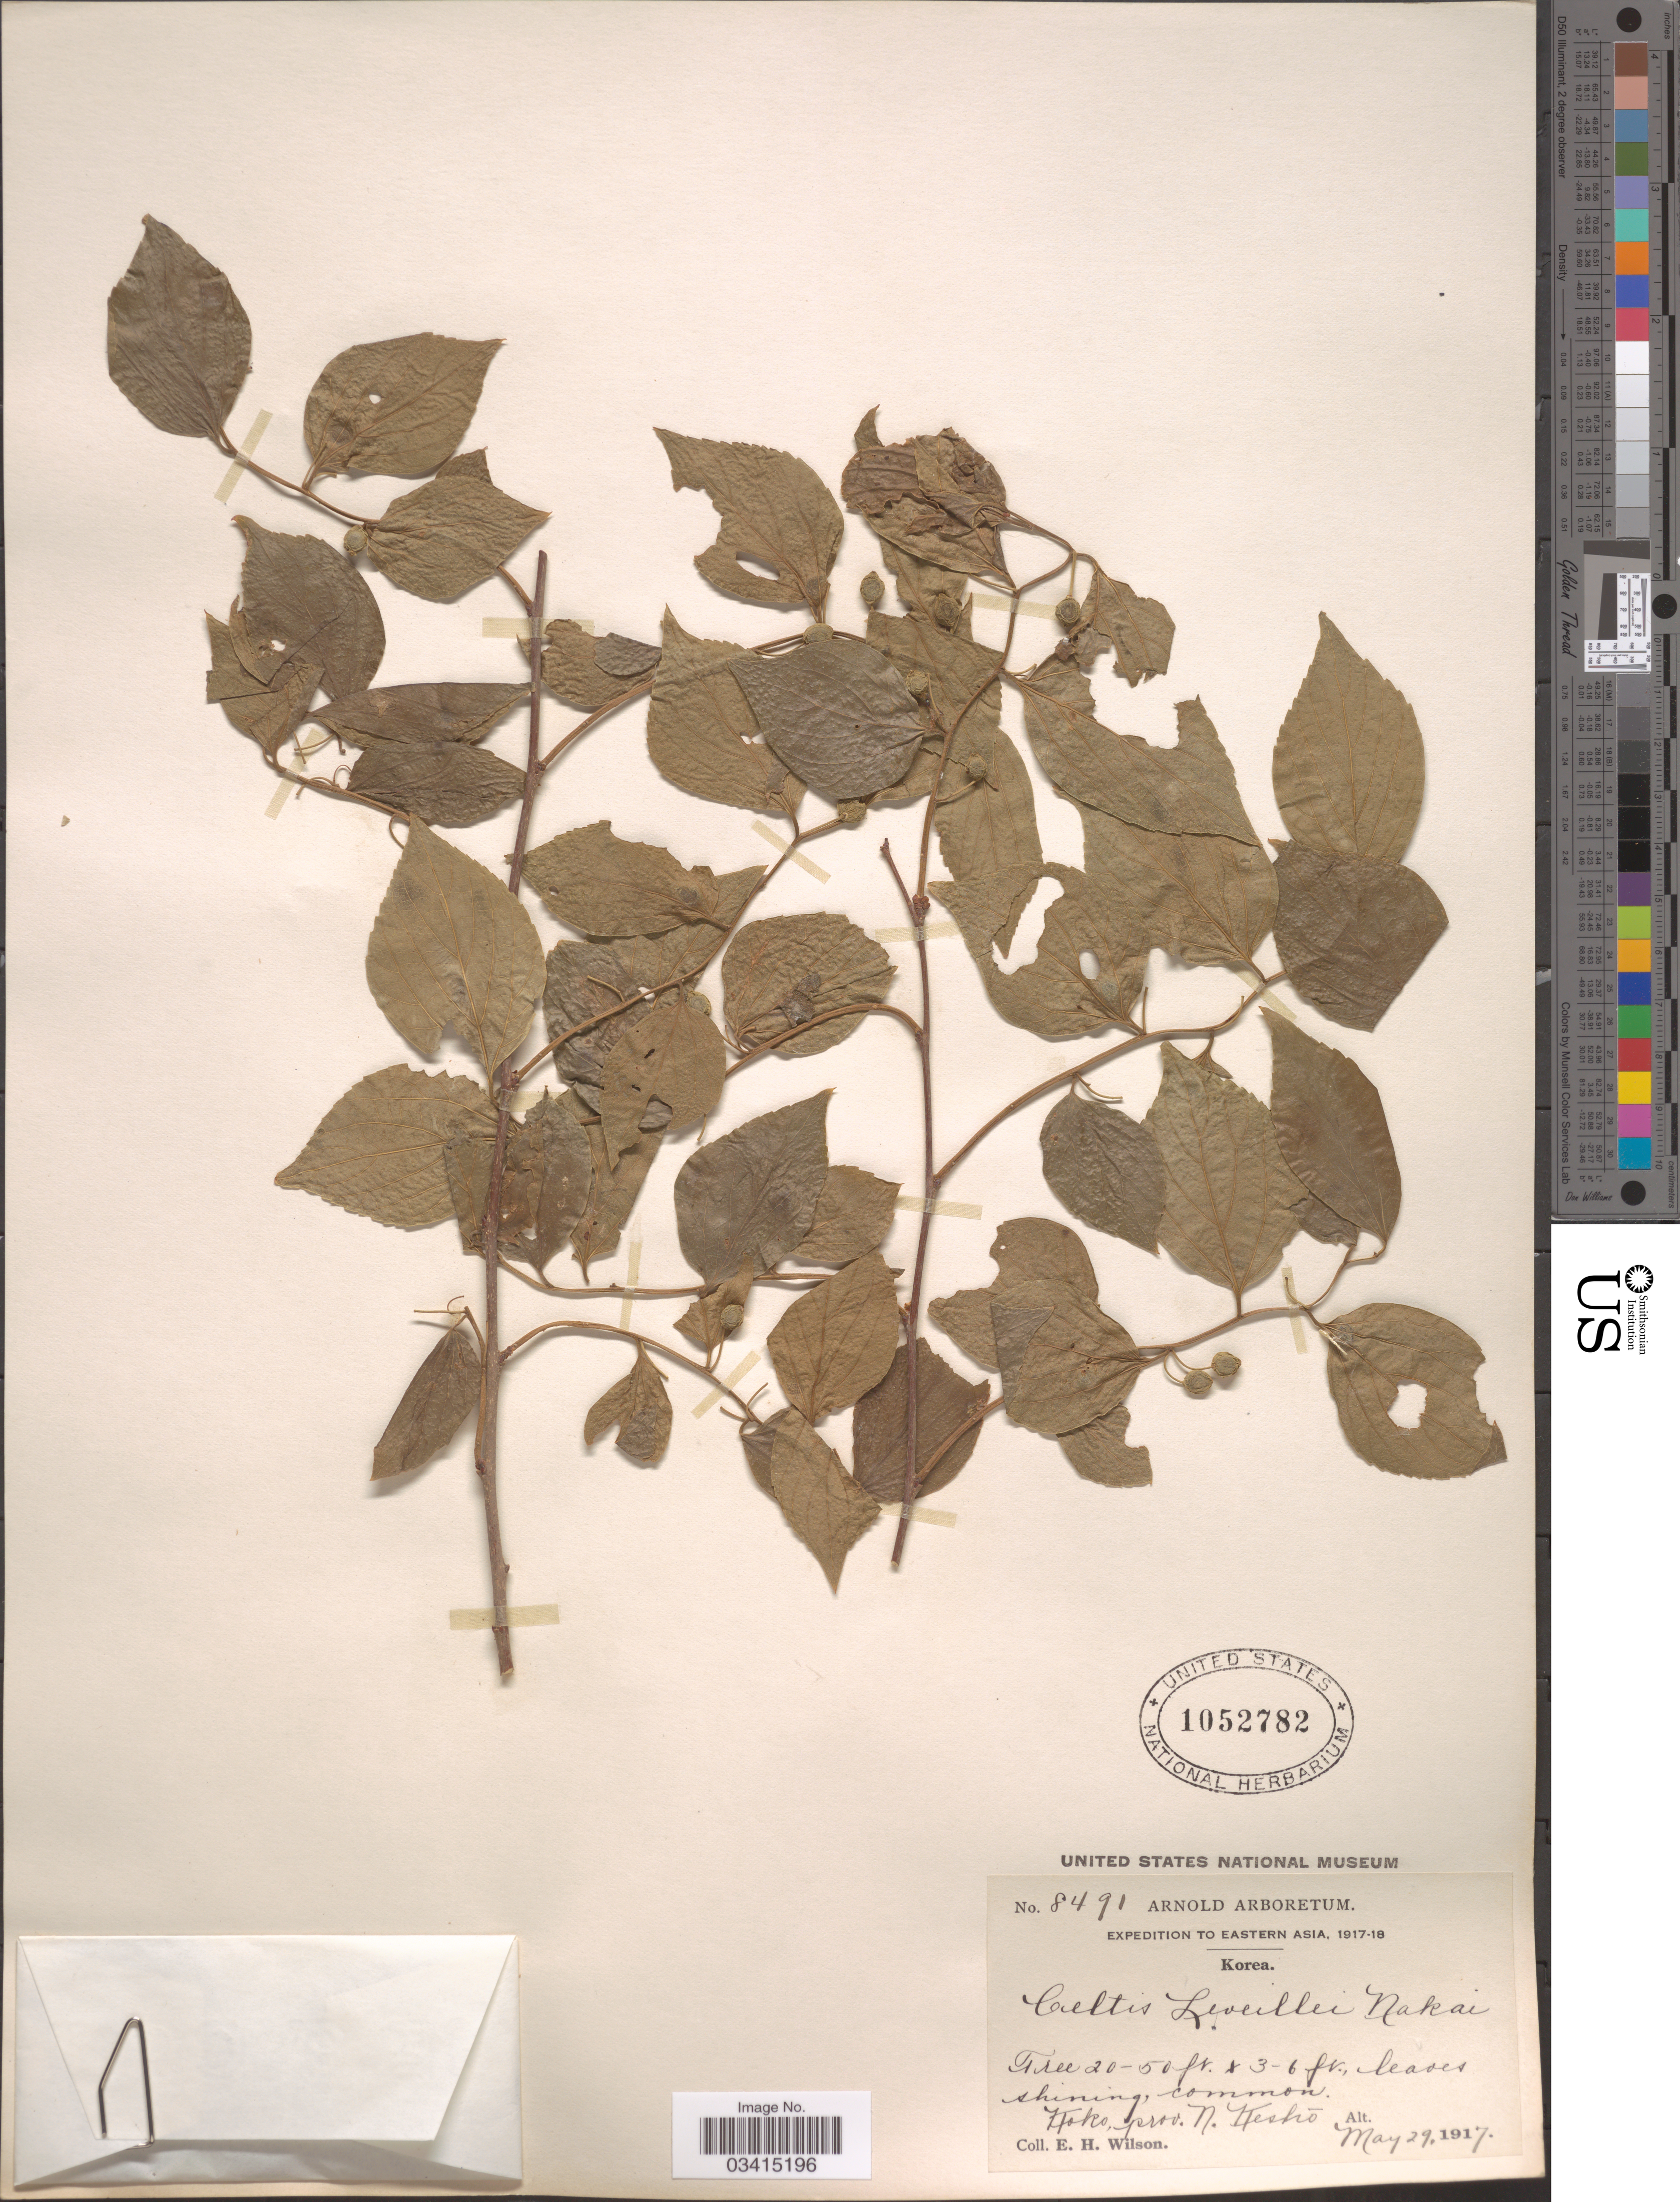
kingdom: Plantae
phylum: Tracheophyta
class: Magnoliopsida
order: Rosales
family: Cannabaceae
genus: Celtis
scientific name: Celtis leveillei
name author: Nakai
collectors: E. Wilson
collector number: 8491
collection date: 1917-05-29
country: South Korea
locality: Koko, prov. N. Keshō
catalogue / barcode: US 1052782